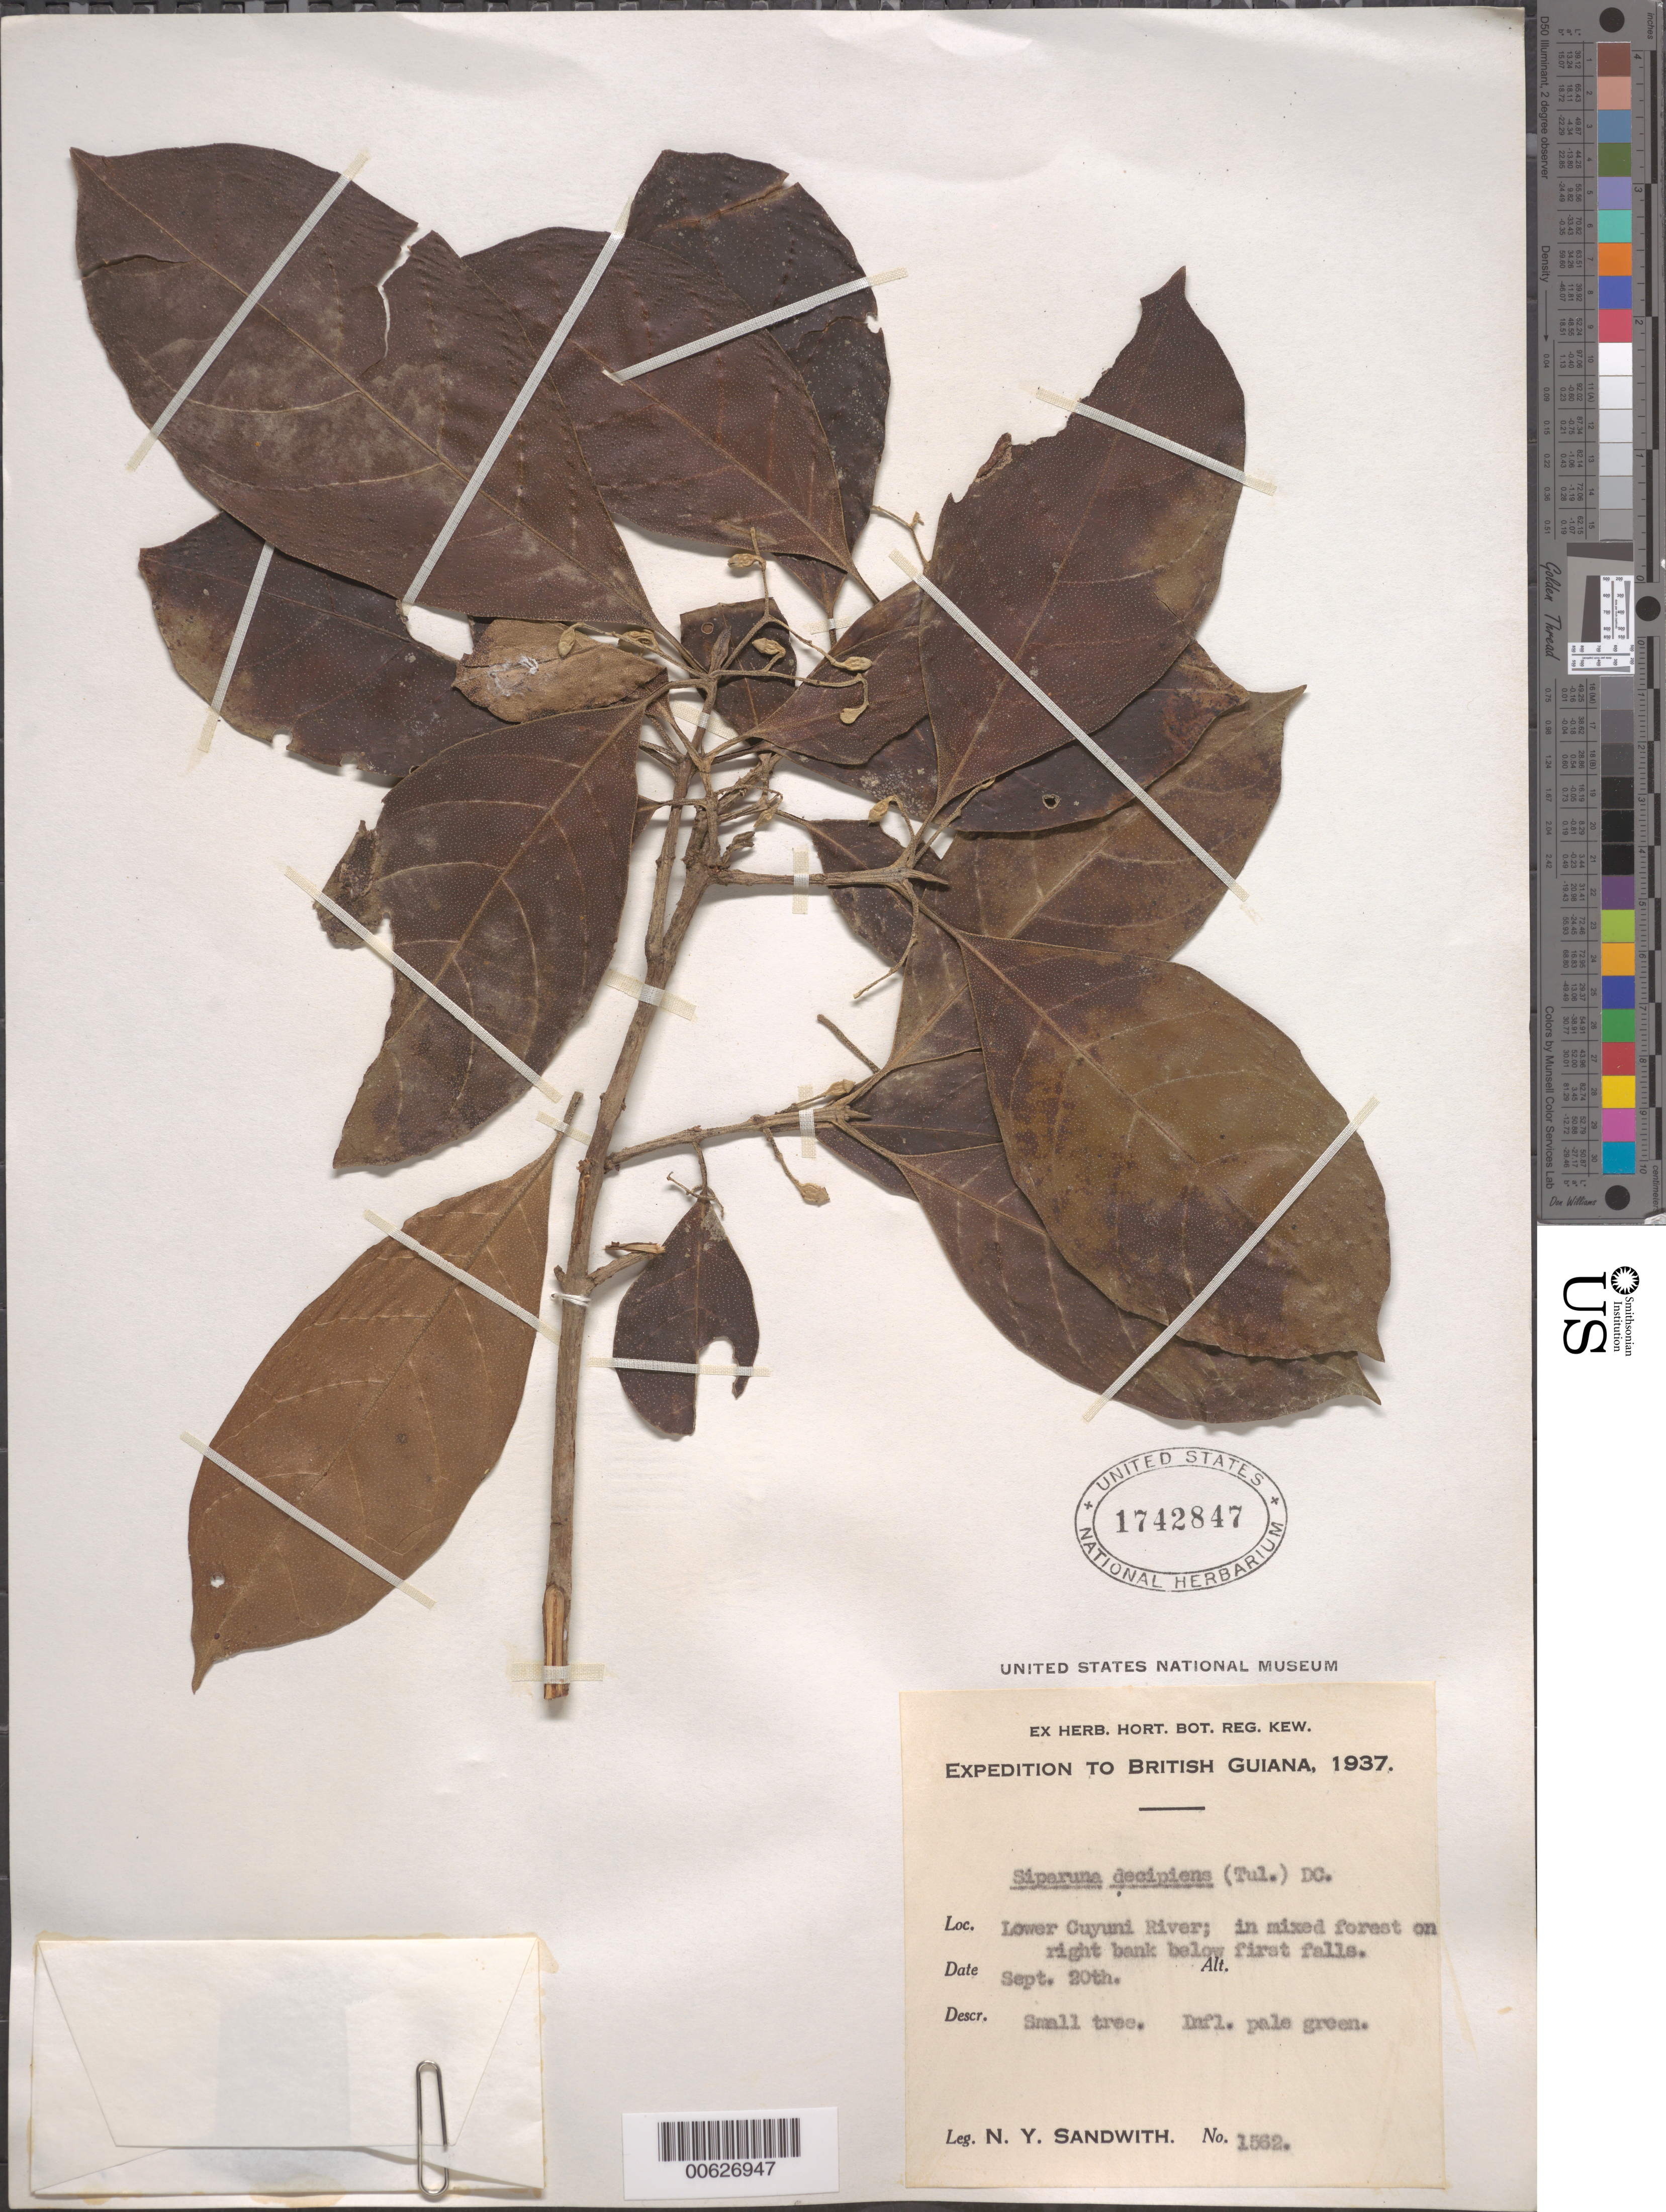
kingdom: Plantae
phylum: Tracheophyta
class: Magnoliopsida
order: Laurales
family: Siparunaceae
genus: Siparuna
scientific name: Siparuna decipiens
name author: (Tul.) A. DC.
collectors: N. Y. Sandwith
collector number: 1562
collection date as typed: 20-Sep-37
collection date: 1937-09-20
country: Guyana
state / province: Cuyuni-Mazaruni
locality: Cuyuni R., lower, right bank before first falls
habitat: Mixed forest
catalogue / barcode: US 1742847